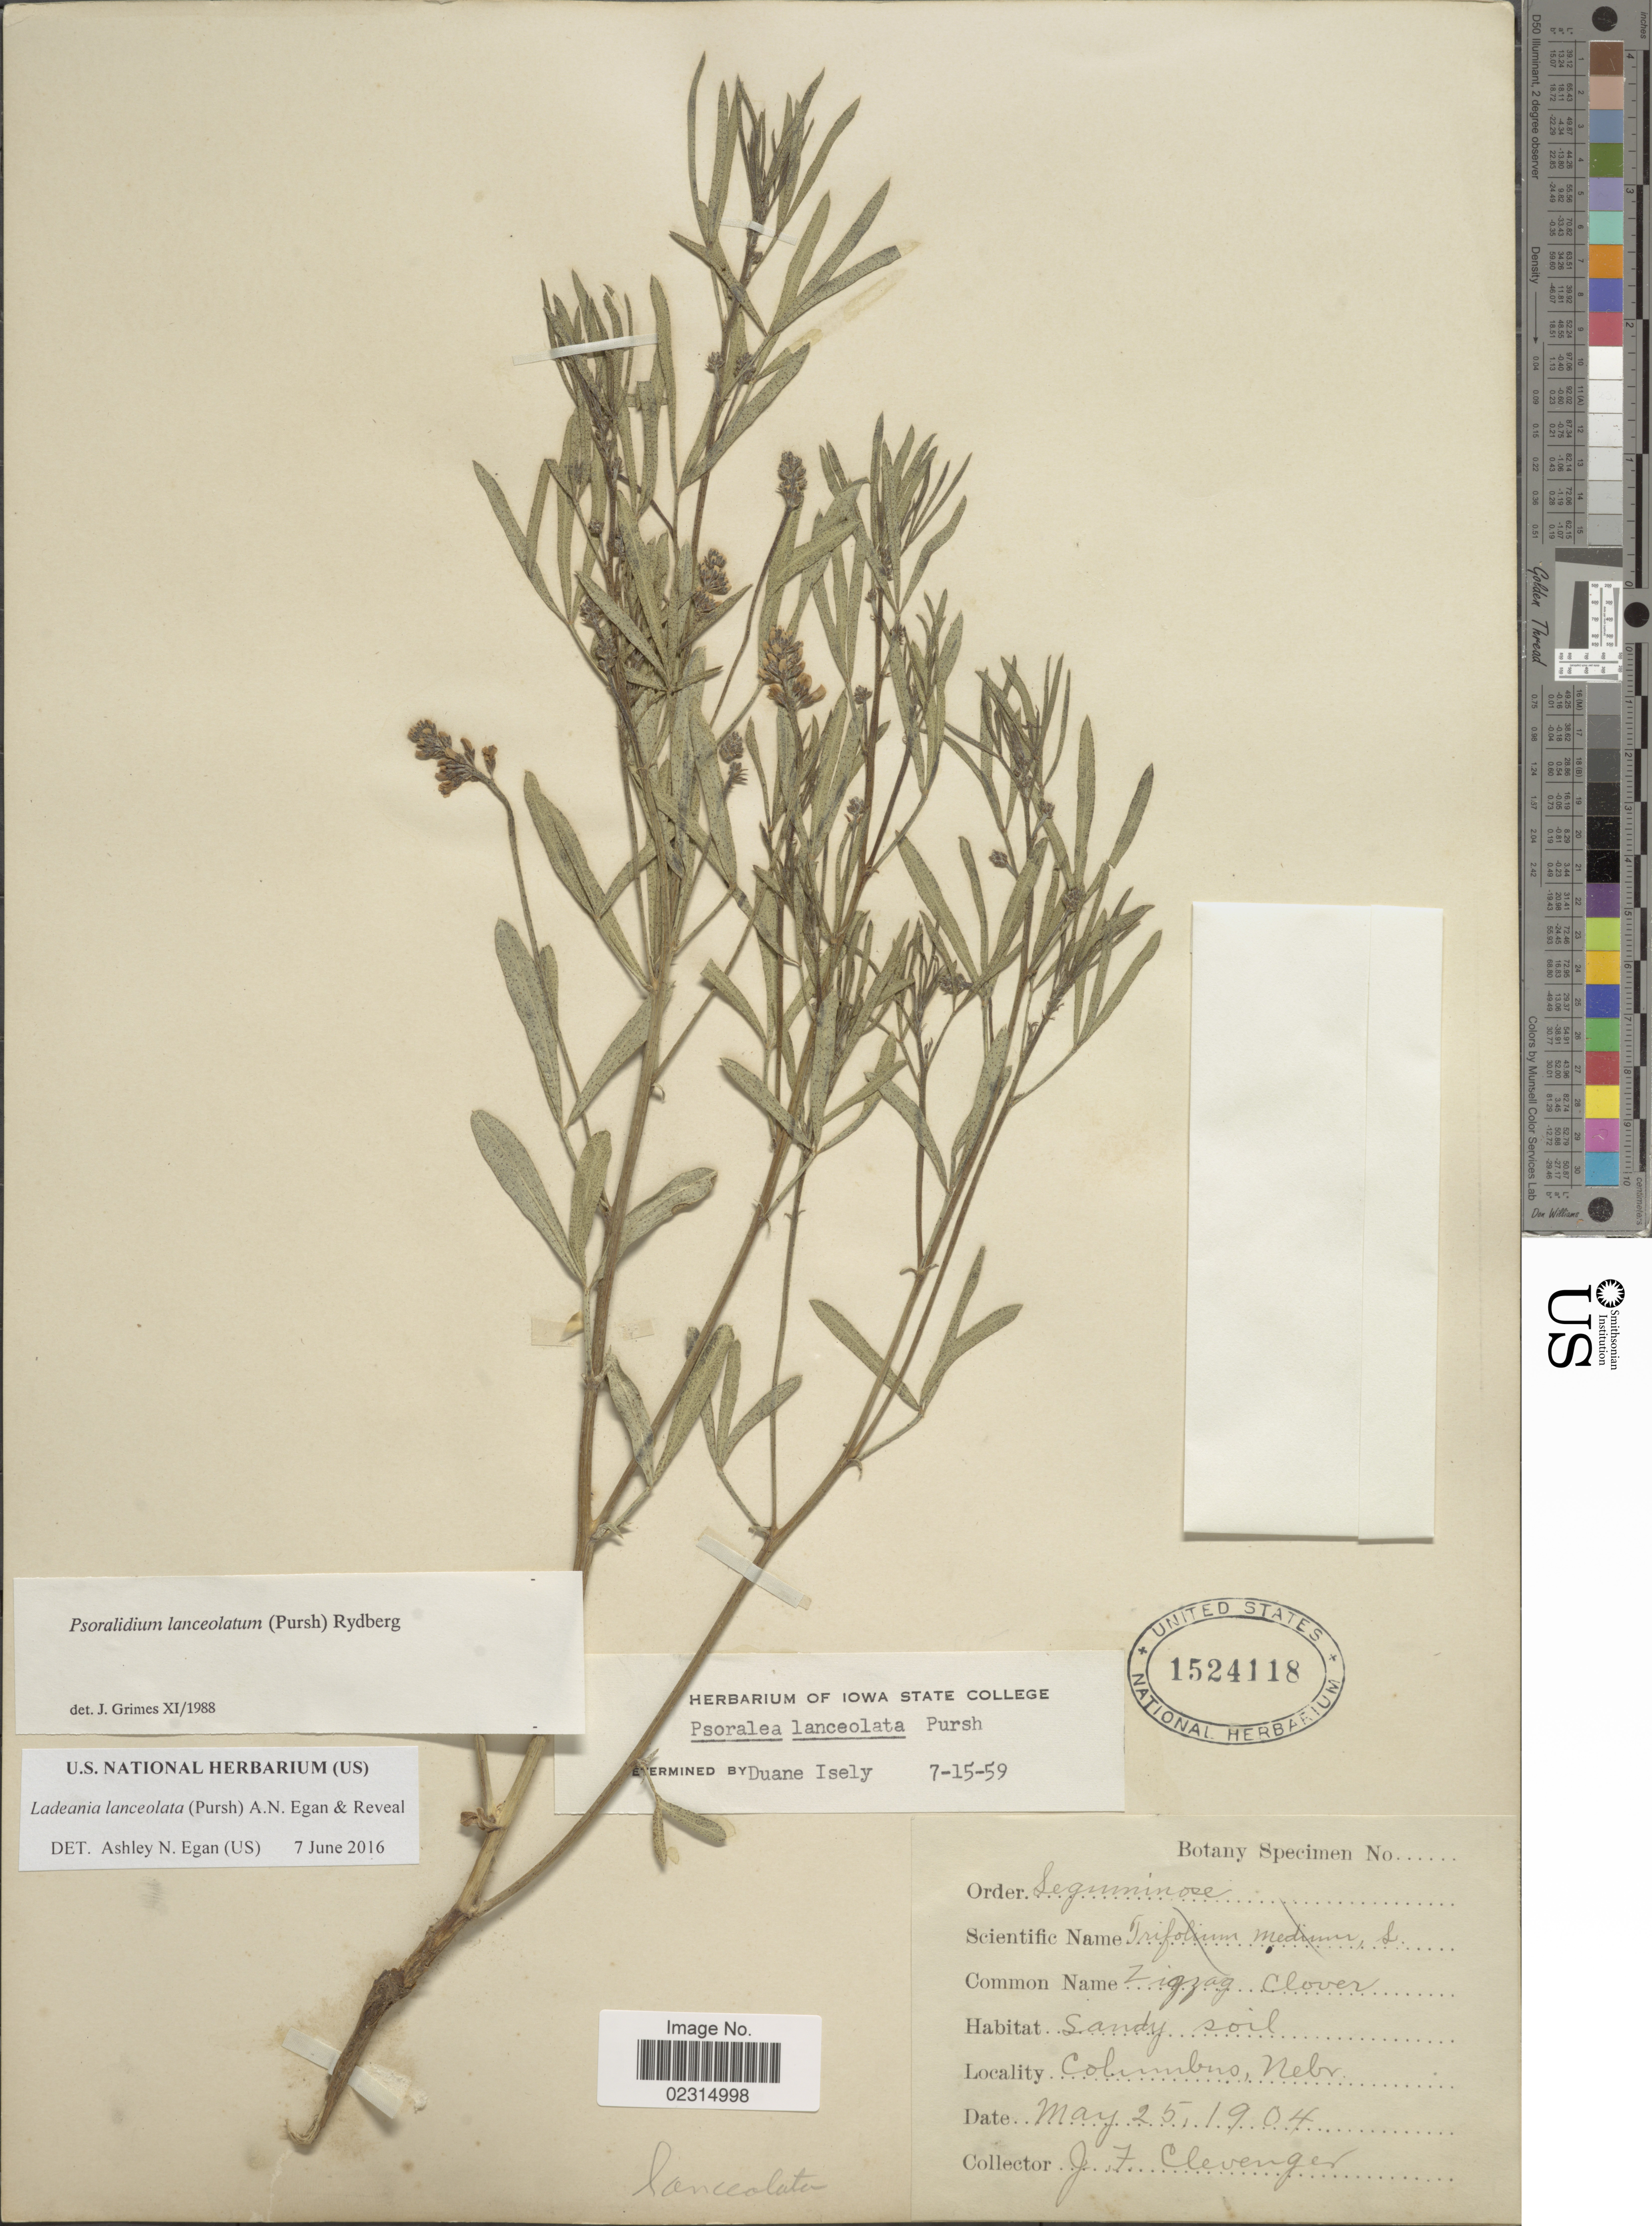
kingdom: Plantae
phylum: Tracheophyta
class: Magnoliopsida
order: Fabales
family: Fabaceae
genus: Ladeania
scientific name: Ladeania lanceolata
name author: (Pursh) A.N. Egan & Reveal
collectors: J. F. Clevenger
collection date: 1904-05-25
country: United States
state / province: Nebraska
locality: Columbus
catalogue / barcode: US 1524118